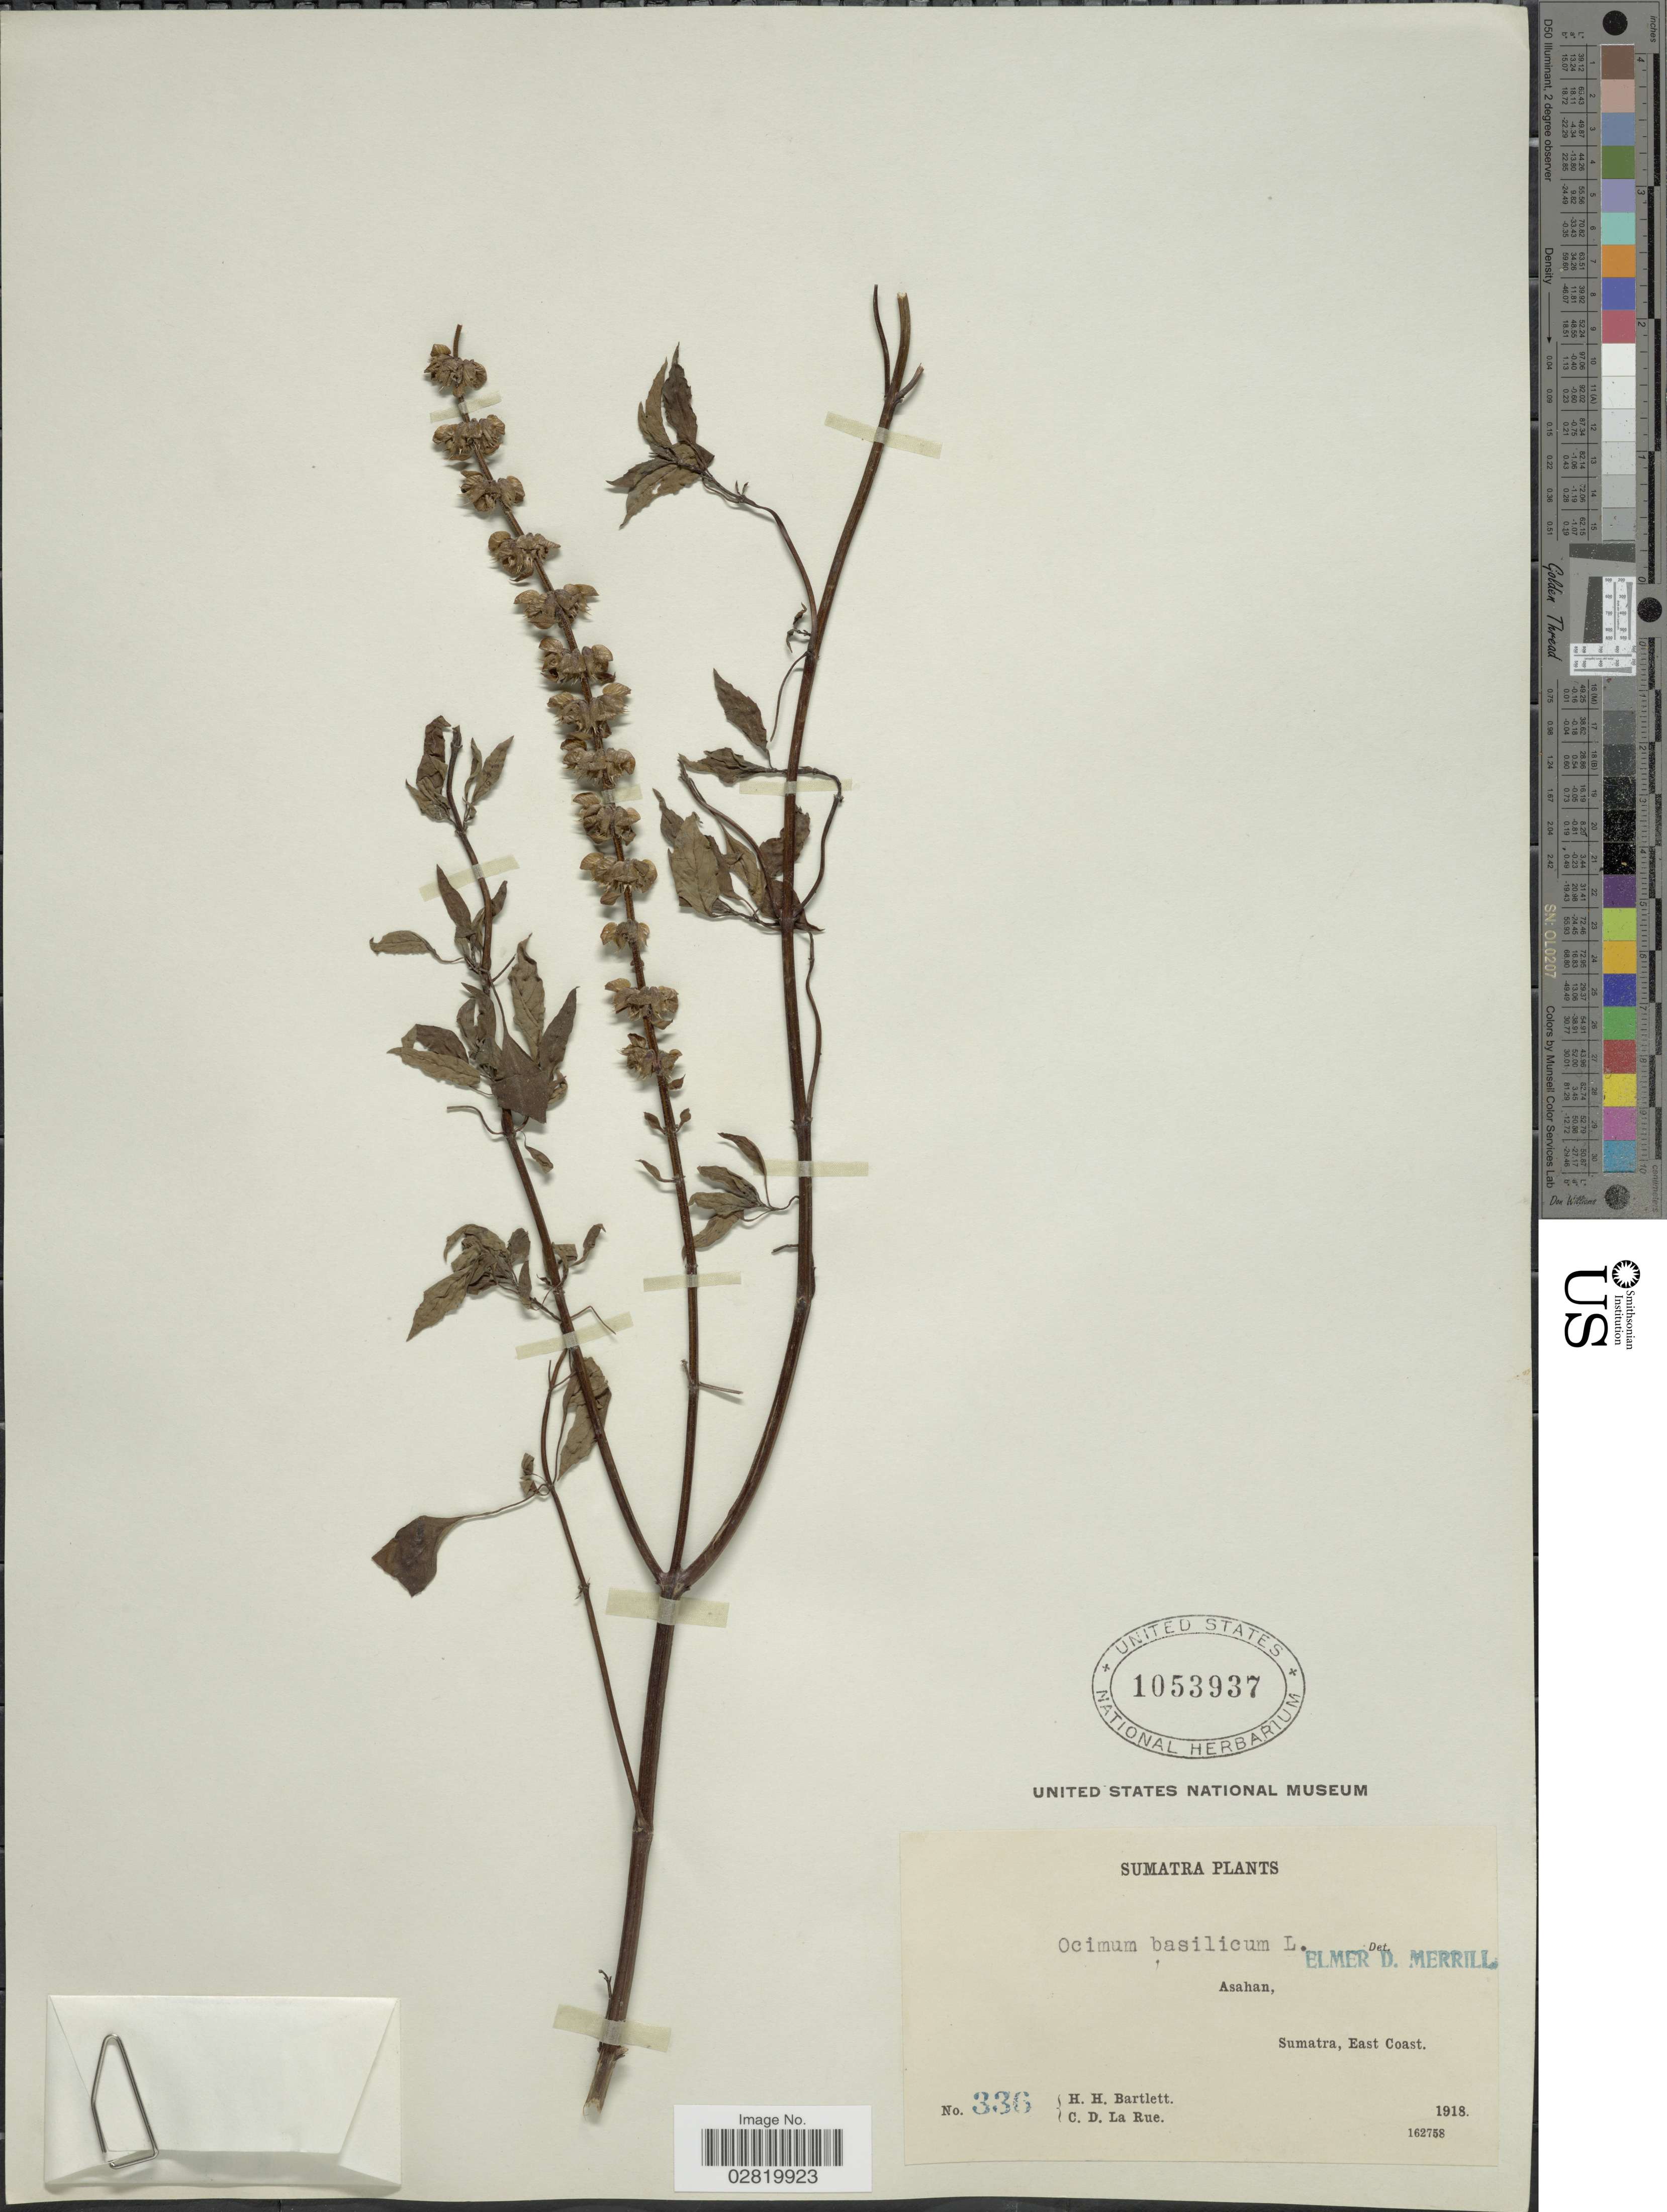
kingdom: Plantae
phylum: Tracheophyta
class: Magnoliopsida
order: Lamiales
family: Lamiaceae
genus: Ocimum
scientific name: Ocimum basilicum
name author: L.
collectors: H. H. Bartlett & C. La Rue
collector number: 336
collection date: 1918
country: Indonesia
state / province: Sumatra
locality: Asahan, Sumatra, East Coast.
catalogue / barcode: US 1053937